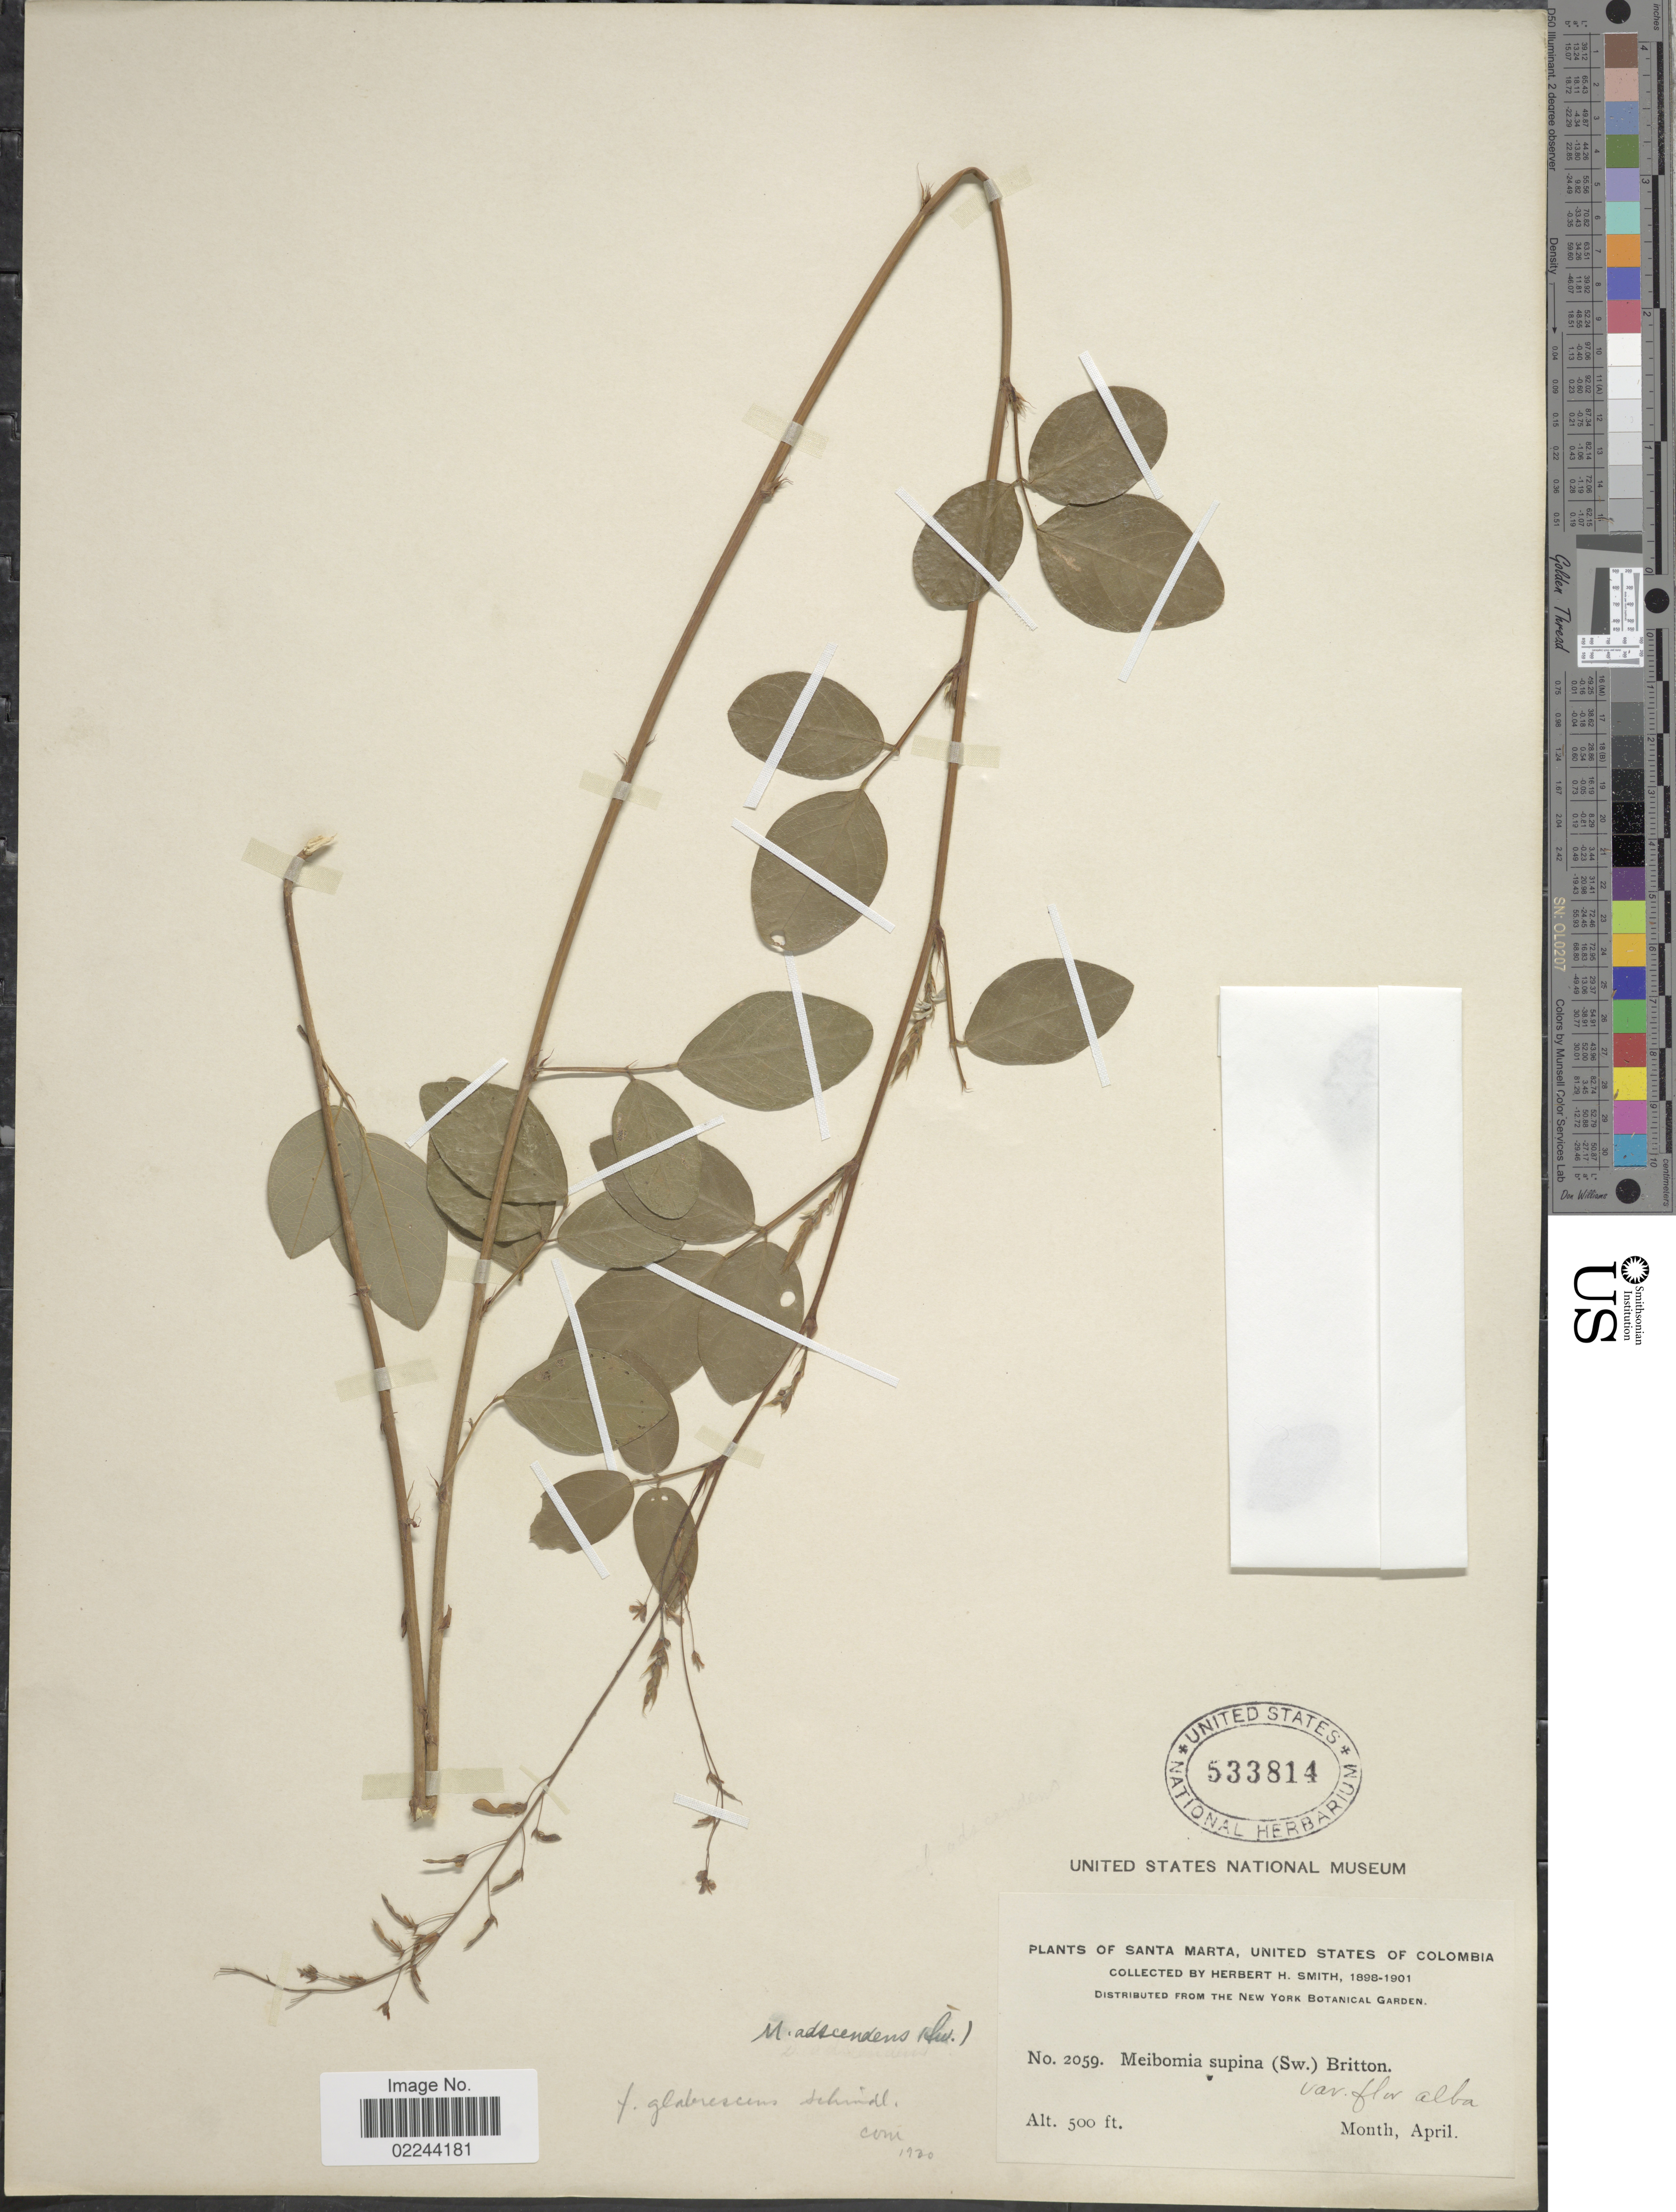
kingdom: Plantae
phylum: Tracheophyta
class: Magnoliopsida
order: Fabales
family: Fabaceae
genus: Grona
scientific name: Grona adscendens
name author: (Sw.) H. Ohashi & K. Ohashi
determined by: Strong, Mark T., (BOT), Smithsonian Institution - National Museum of Natural History (UNITED STATES)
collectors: Herbert H. Smith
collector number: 2059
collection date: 1898-04/1901-04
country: Colombia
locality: Santa Marta, United States of Colombia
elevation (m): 152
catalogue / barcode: US 533814